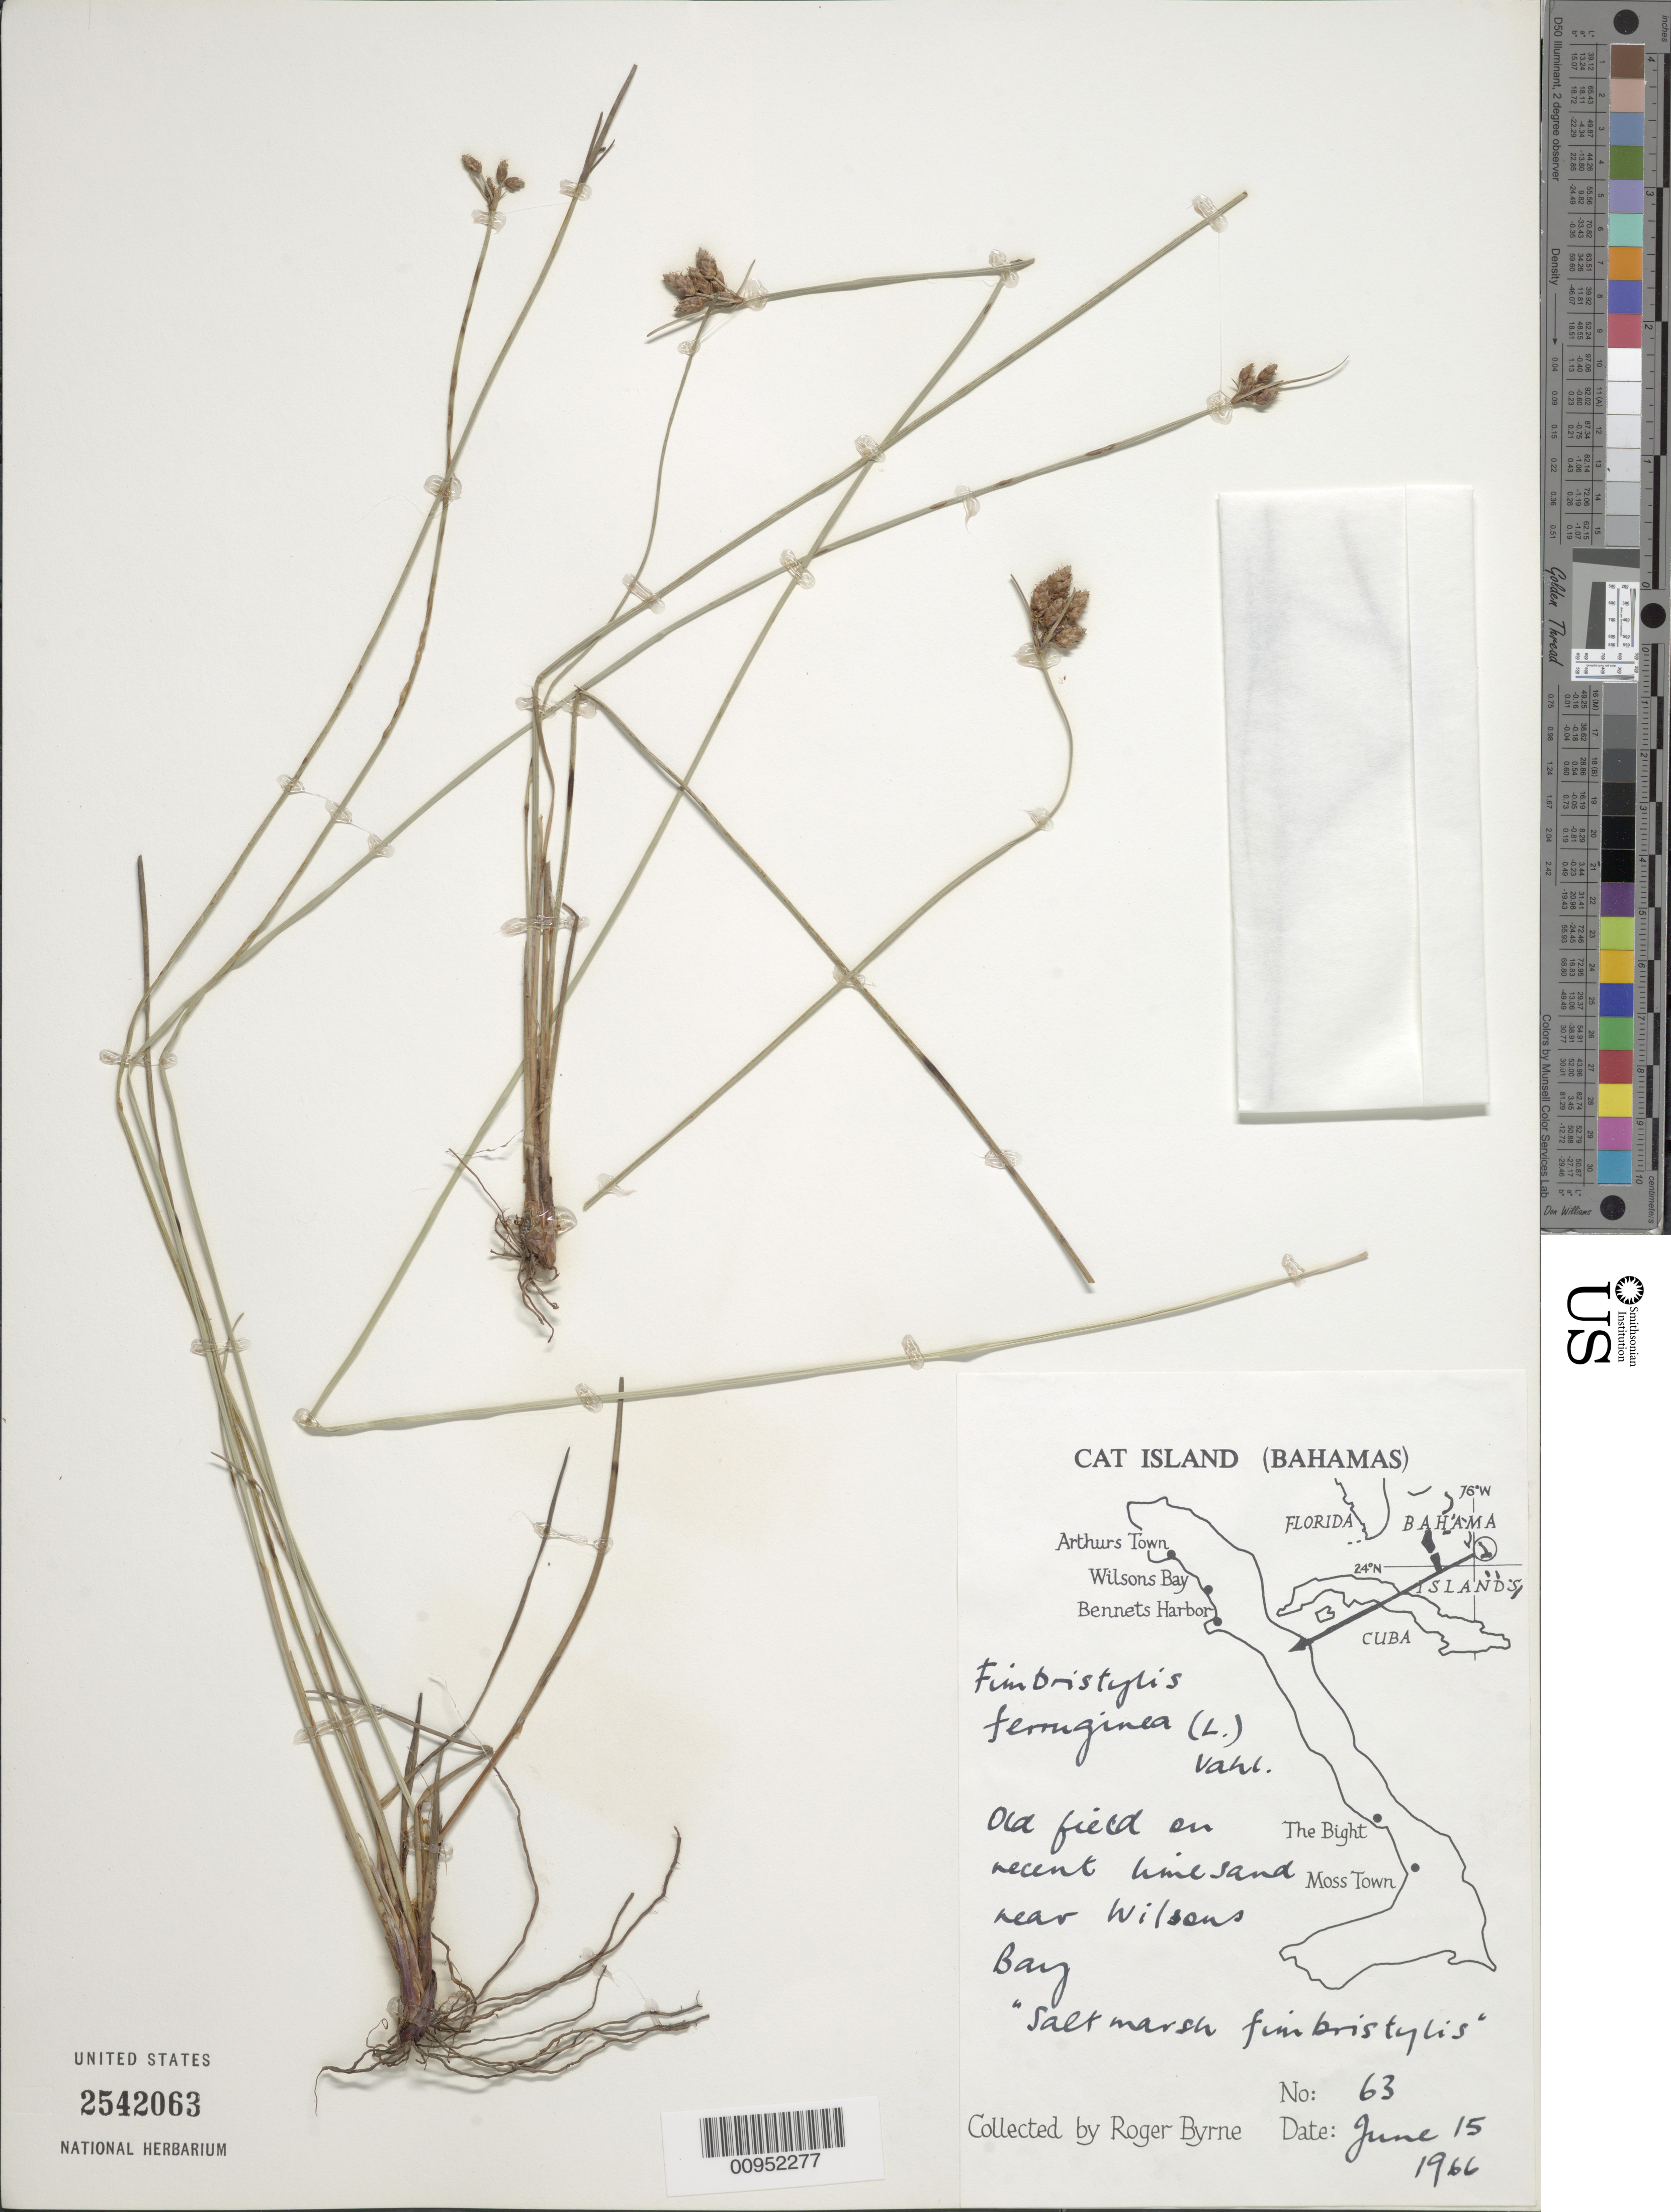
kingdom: Plantae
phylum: Tracheophyta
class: Liliopsida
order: Poales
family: Cyperaceae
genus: Fimbristylis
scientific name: Fimbristylis ferruginea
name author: (L.) Vahl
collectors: R. Byrne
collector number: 63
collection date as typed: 15 Jun 1966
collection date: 1966-06-15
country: Bahamas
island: Cat Island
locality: Near Wilsons Bay, "Salt marsh fimbristylis"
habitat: Old field on recent lime sand near bay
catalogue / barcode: US 2542063